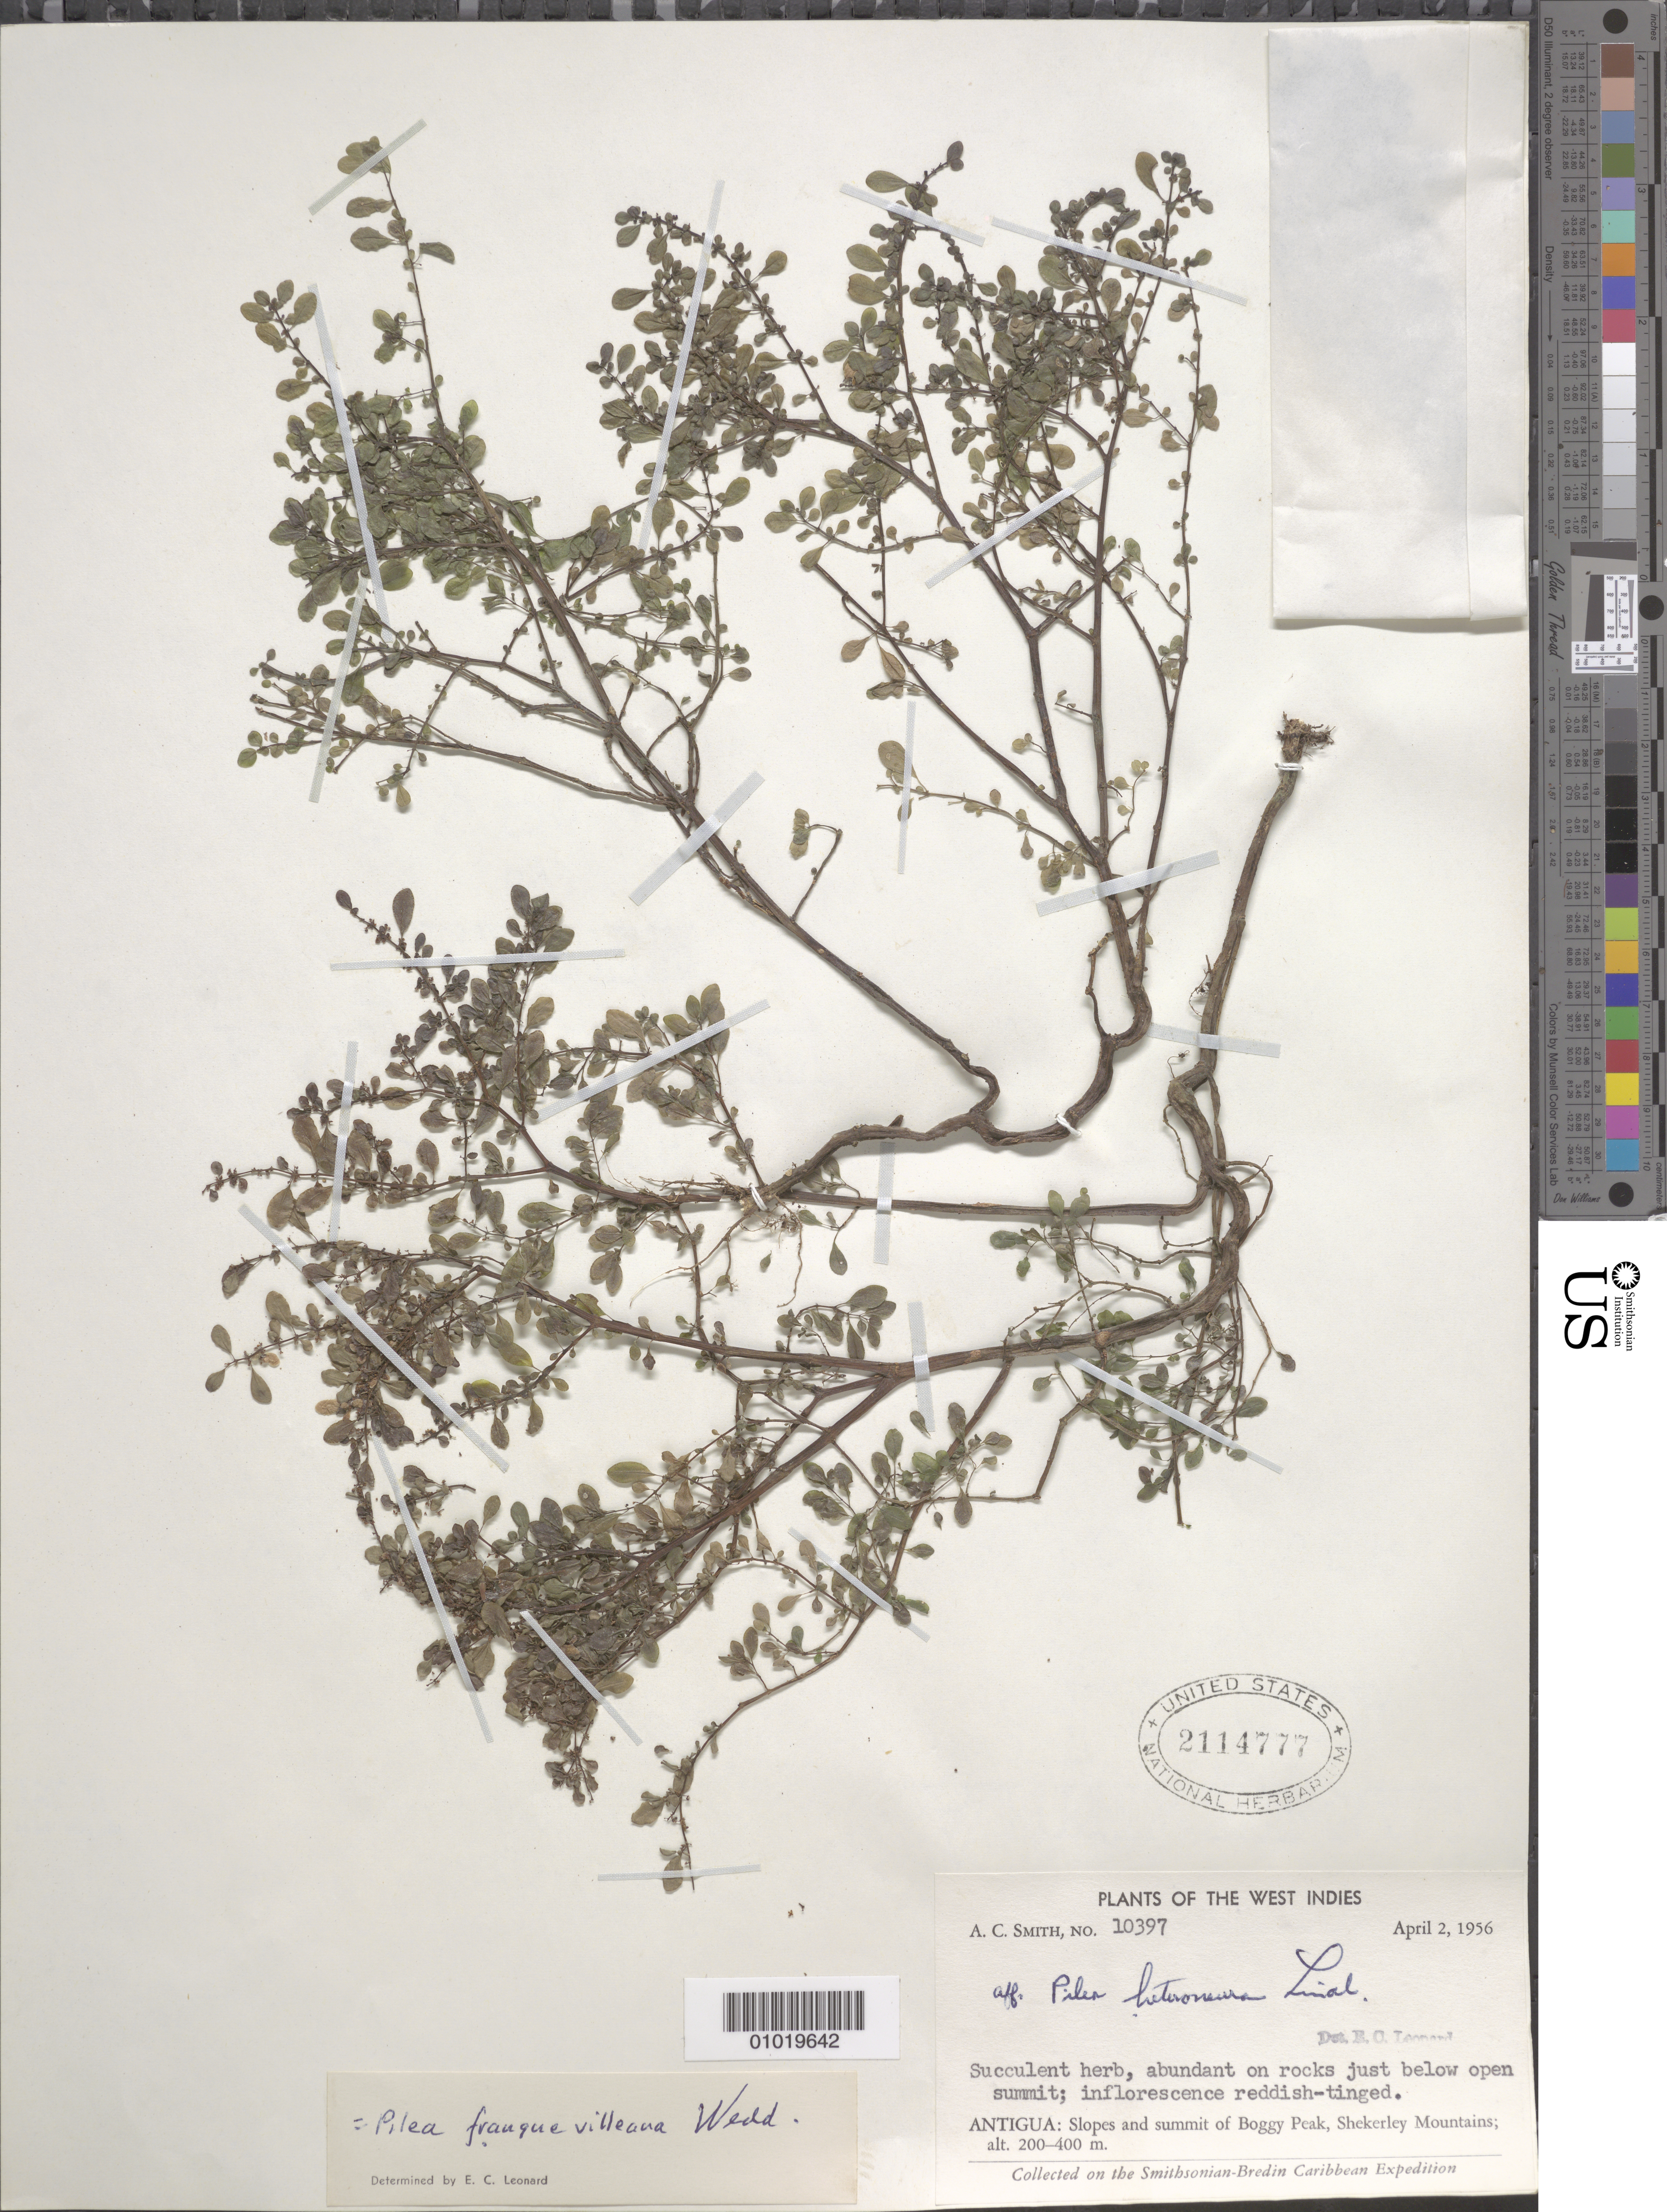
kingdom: Plantae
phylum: Tracheophyta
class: Magnoliopsida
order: Rosales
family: Urticaceae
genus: Pilea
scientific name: Pilea franquevilleana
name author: Wedd.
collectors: A. C. Smith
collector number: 10397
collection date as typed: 02 Apr 1956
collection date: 1956-04-02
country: Antigua and Barbuda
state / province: Saint Mary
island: Antigua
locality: Antigua: Slopes and summit of Boggy Peak, Shekerley Mountains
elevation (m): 200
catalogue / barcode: US 2114777